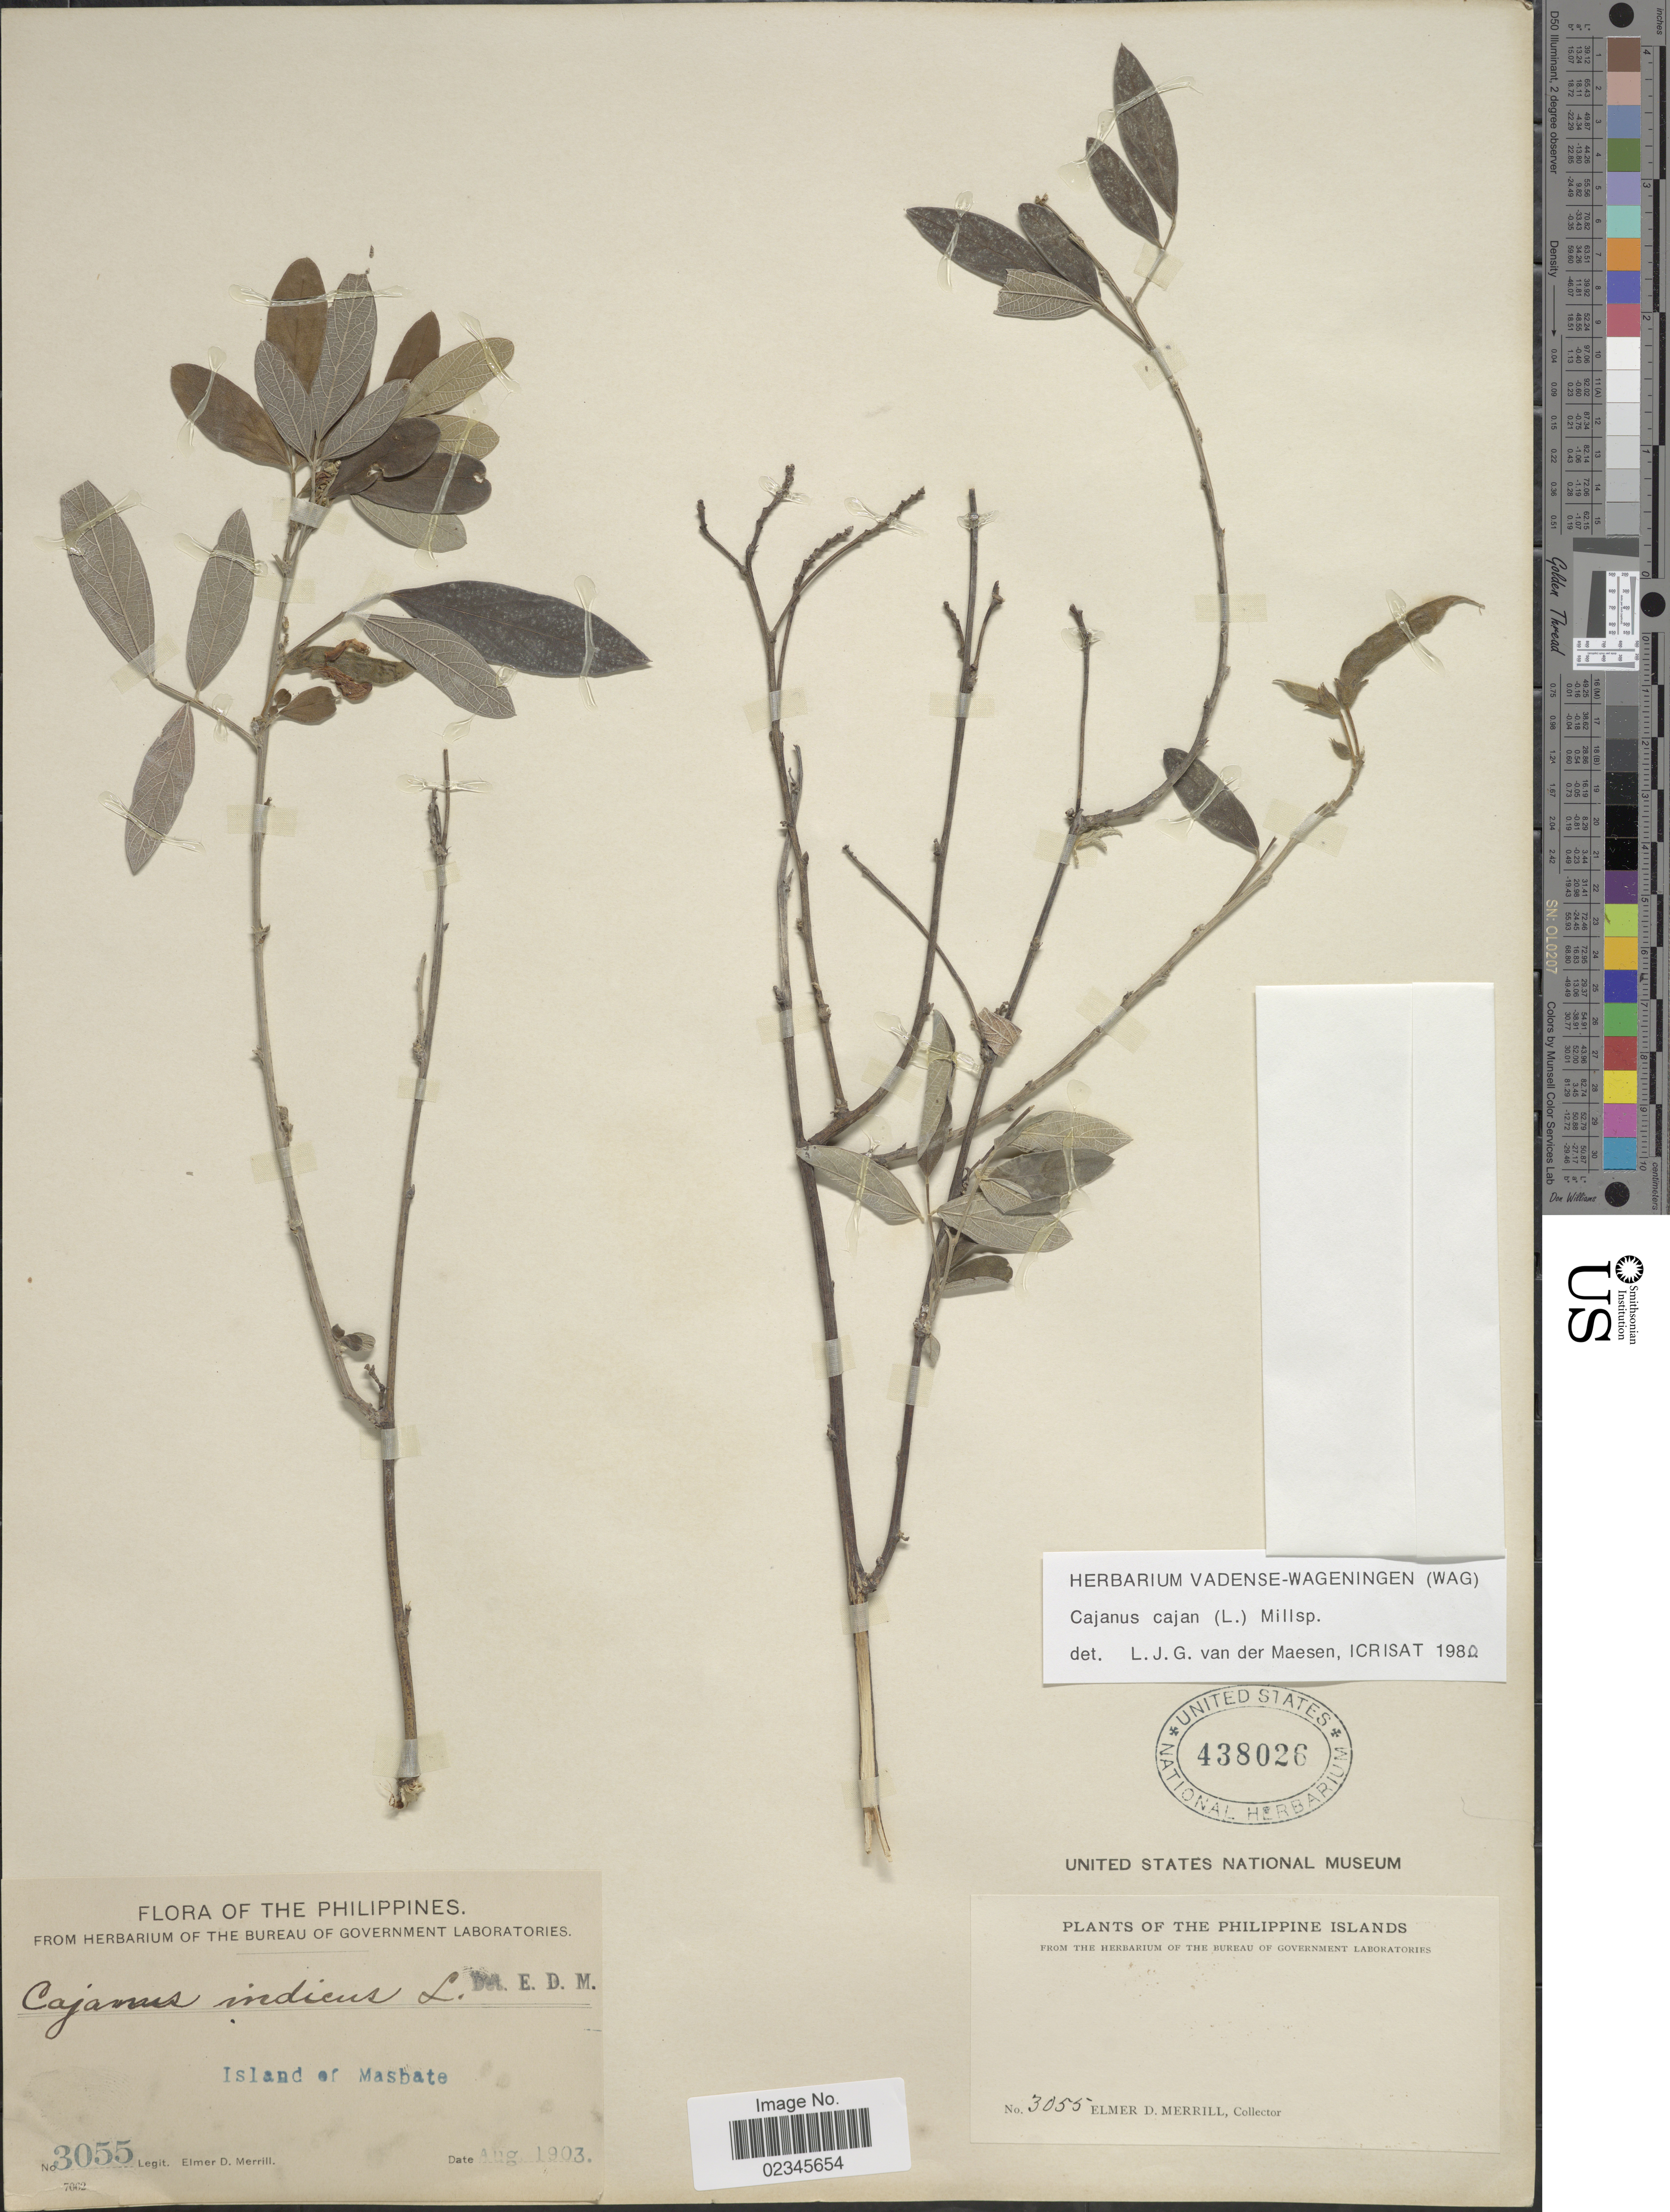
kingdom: Plantae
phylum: Tracheophyta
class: Magnoliopsida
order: Fabales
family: Fabaceae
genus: Cajanus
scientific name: Cajanus cajan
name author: (L.) Huth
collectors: E. D. Merrill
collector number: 3055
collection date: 1903-08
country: Philippines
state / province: Bicol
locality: The Philippine Islands, Island of Masbate.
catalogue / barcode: US 438026